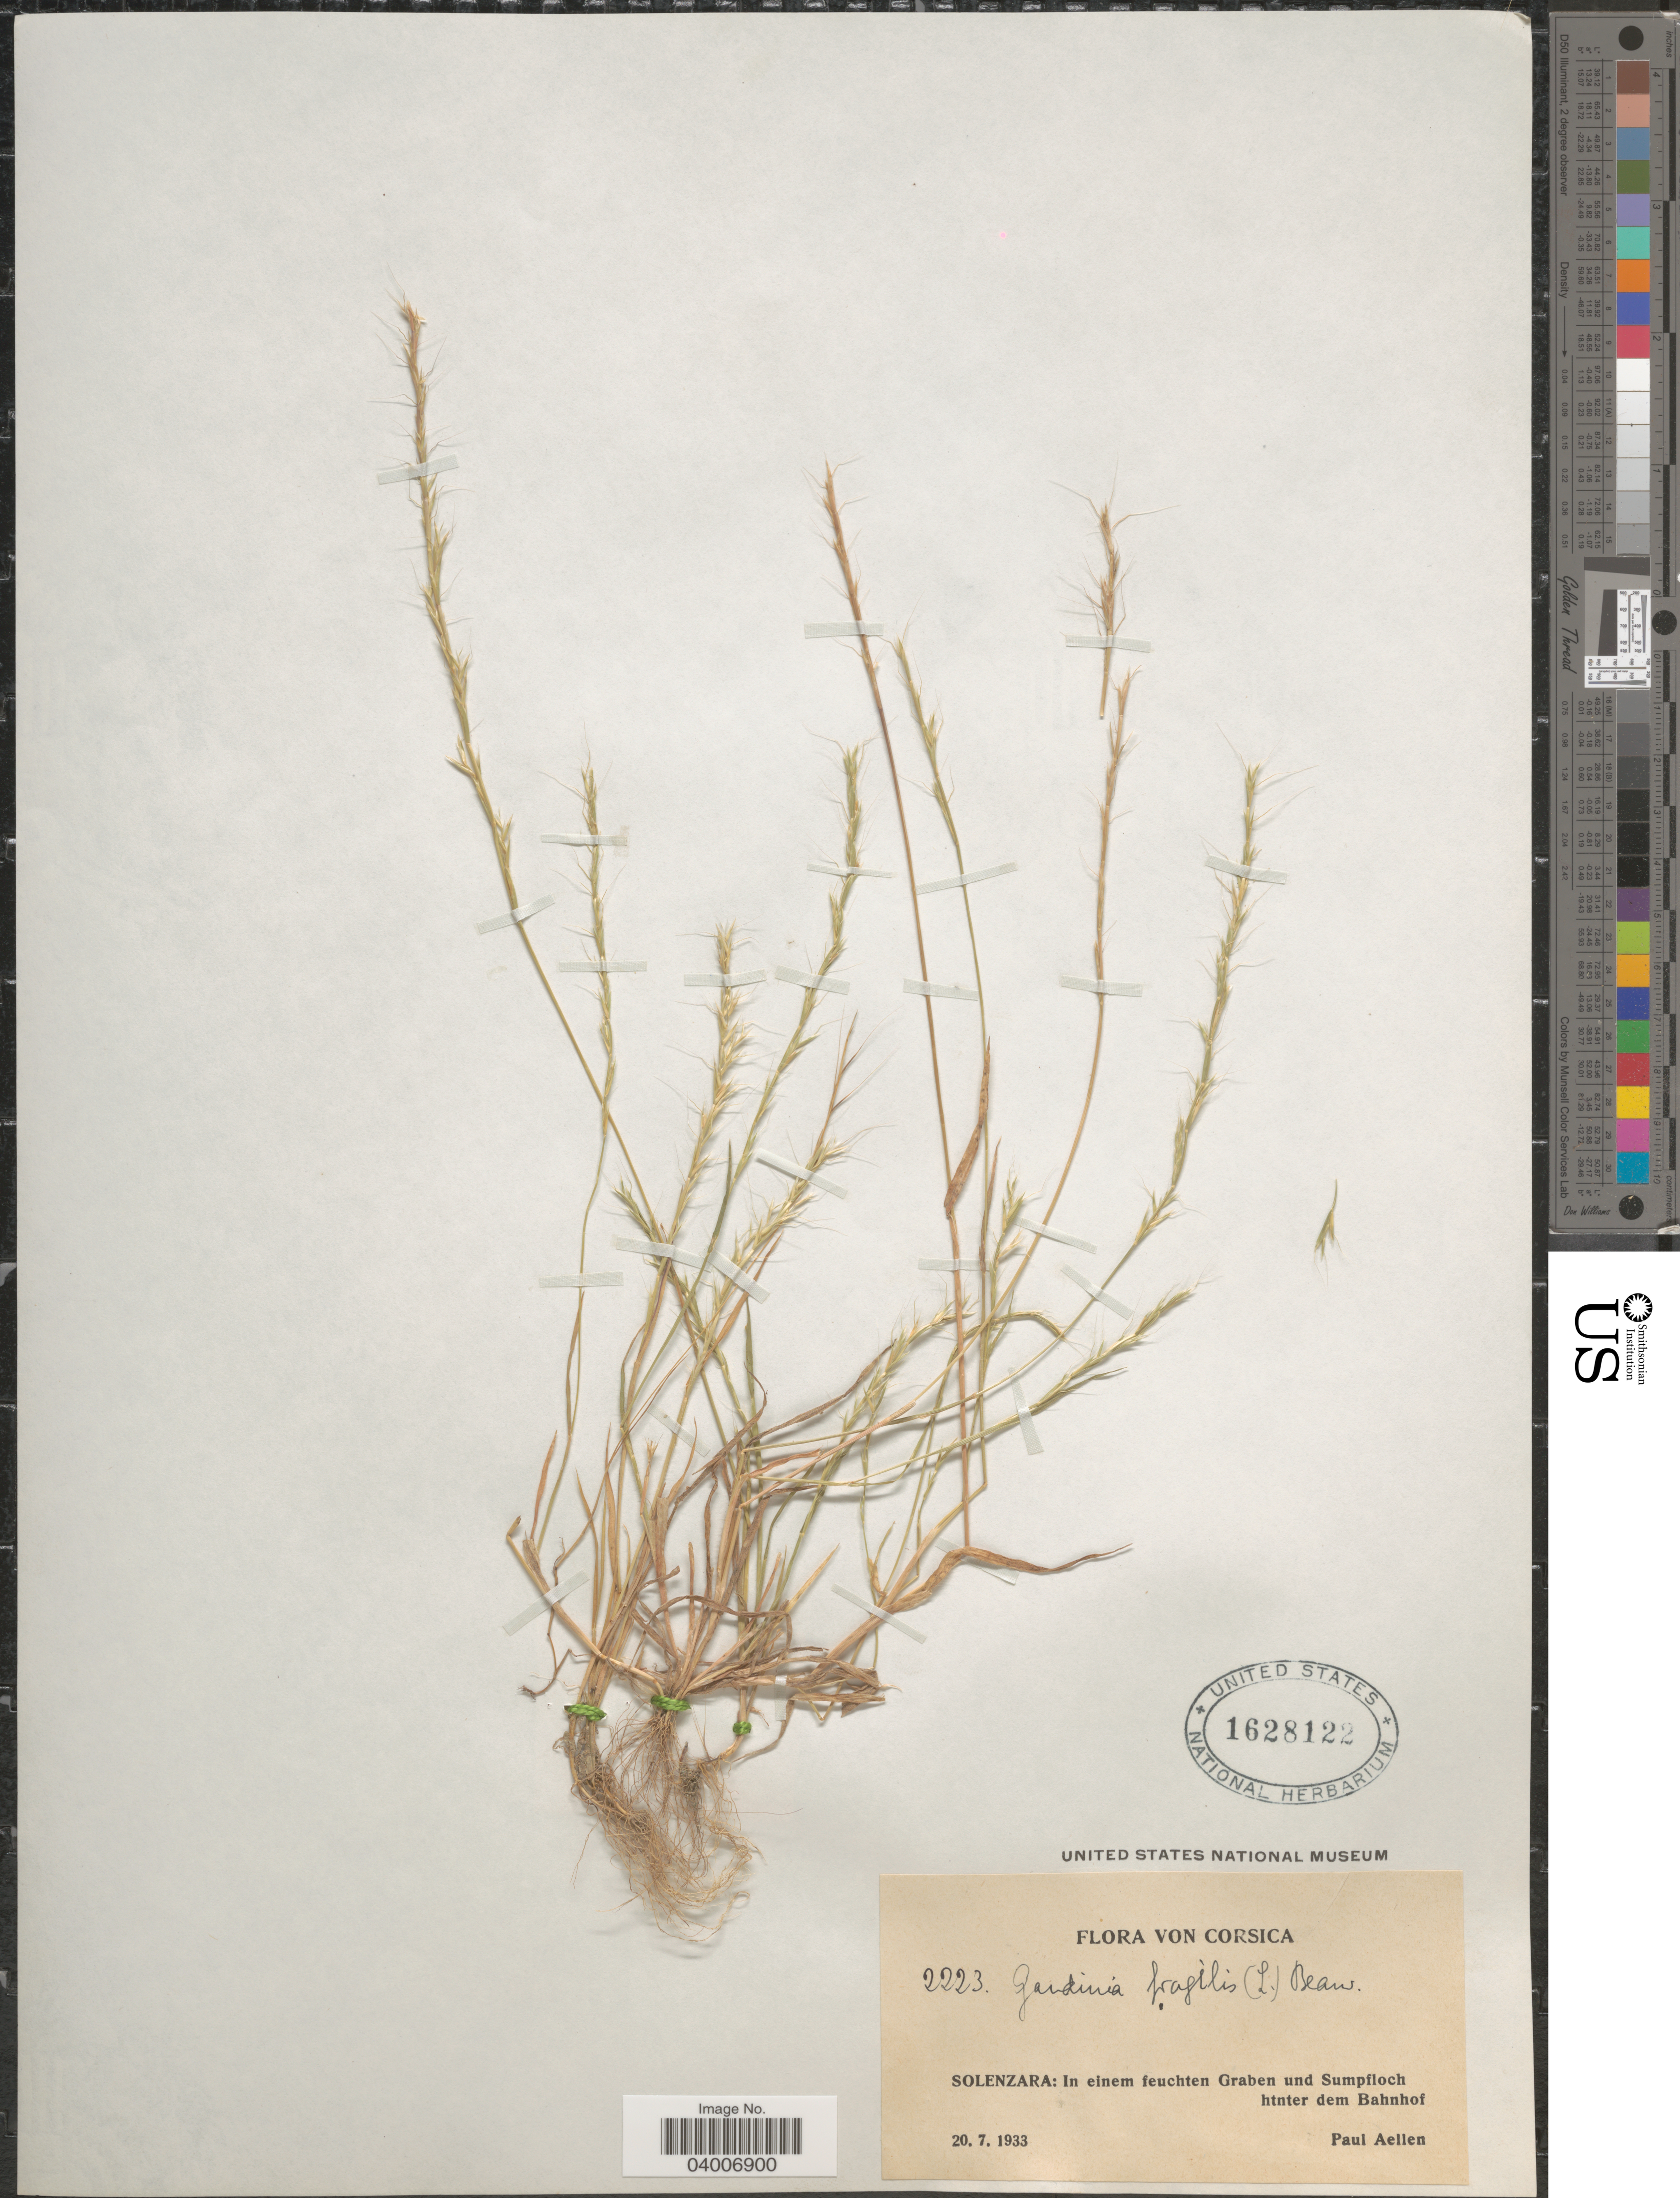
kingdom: Plantae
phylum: Tracheophyta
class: Liliopsida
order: Poales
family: Poaceae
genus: Gaudinia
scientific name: Gaudinia fragilis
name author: (L.) P. Beauv.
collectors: P. Aellen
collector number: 2223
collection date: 1933-07-20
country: France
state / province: Corsica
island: Corse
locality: Solenzara: In einem feuchten Graben und Sumpfloch htnter dem Bahnhof.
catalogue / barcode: US 1628122